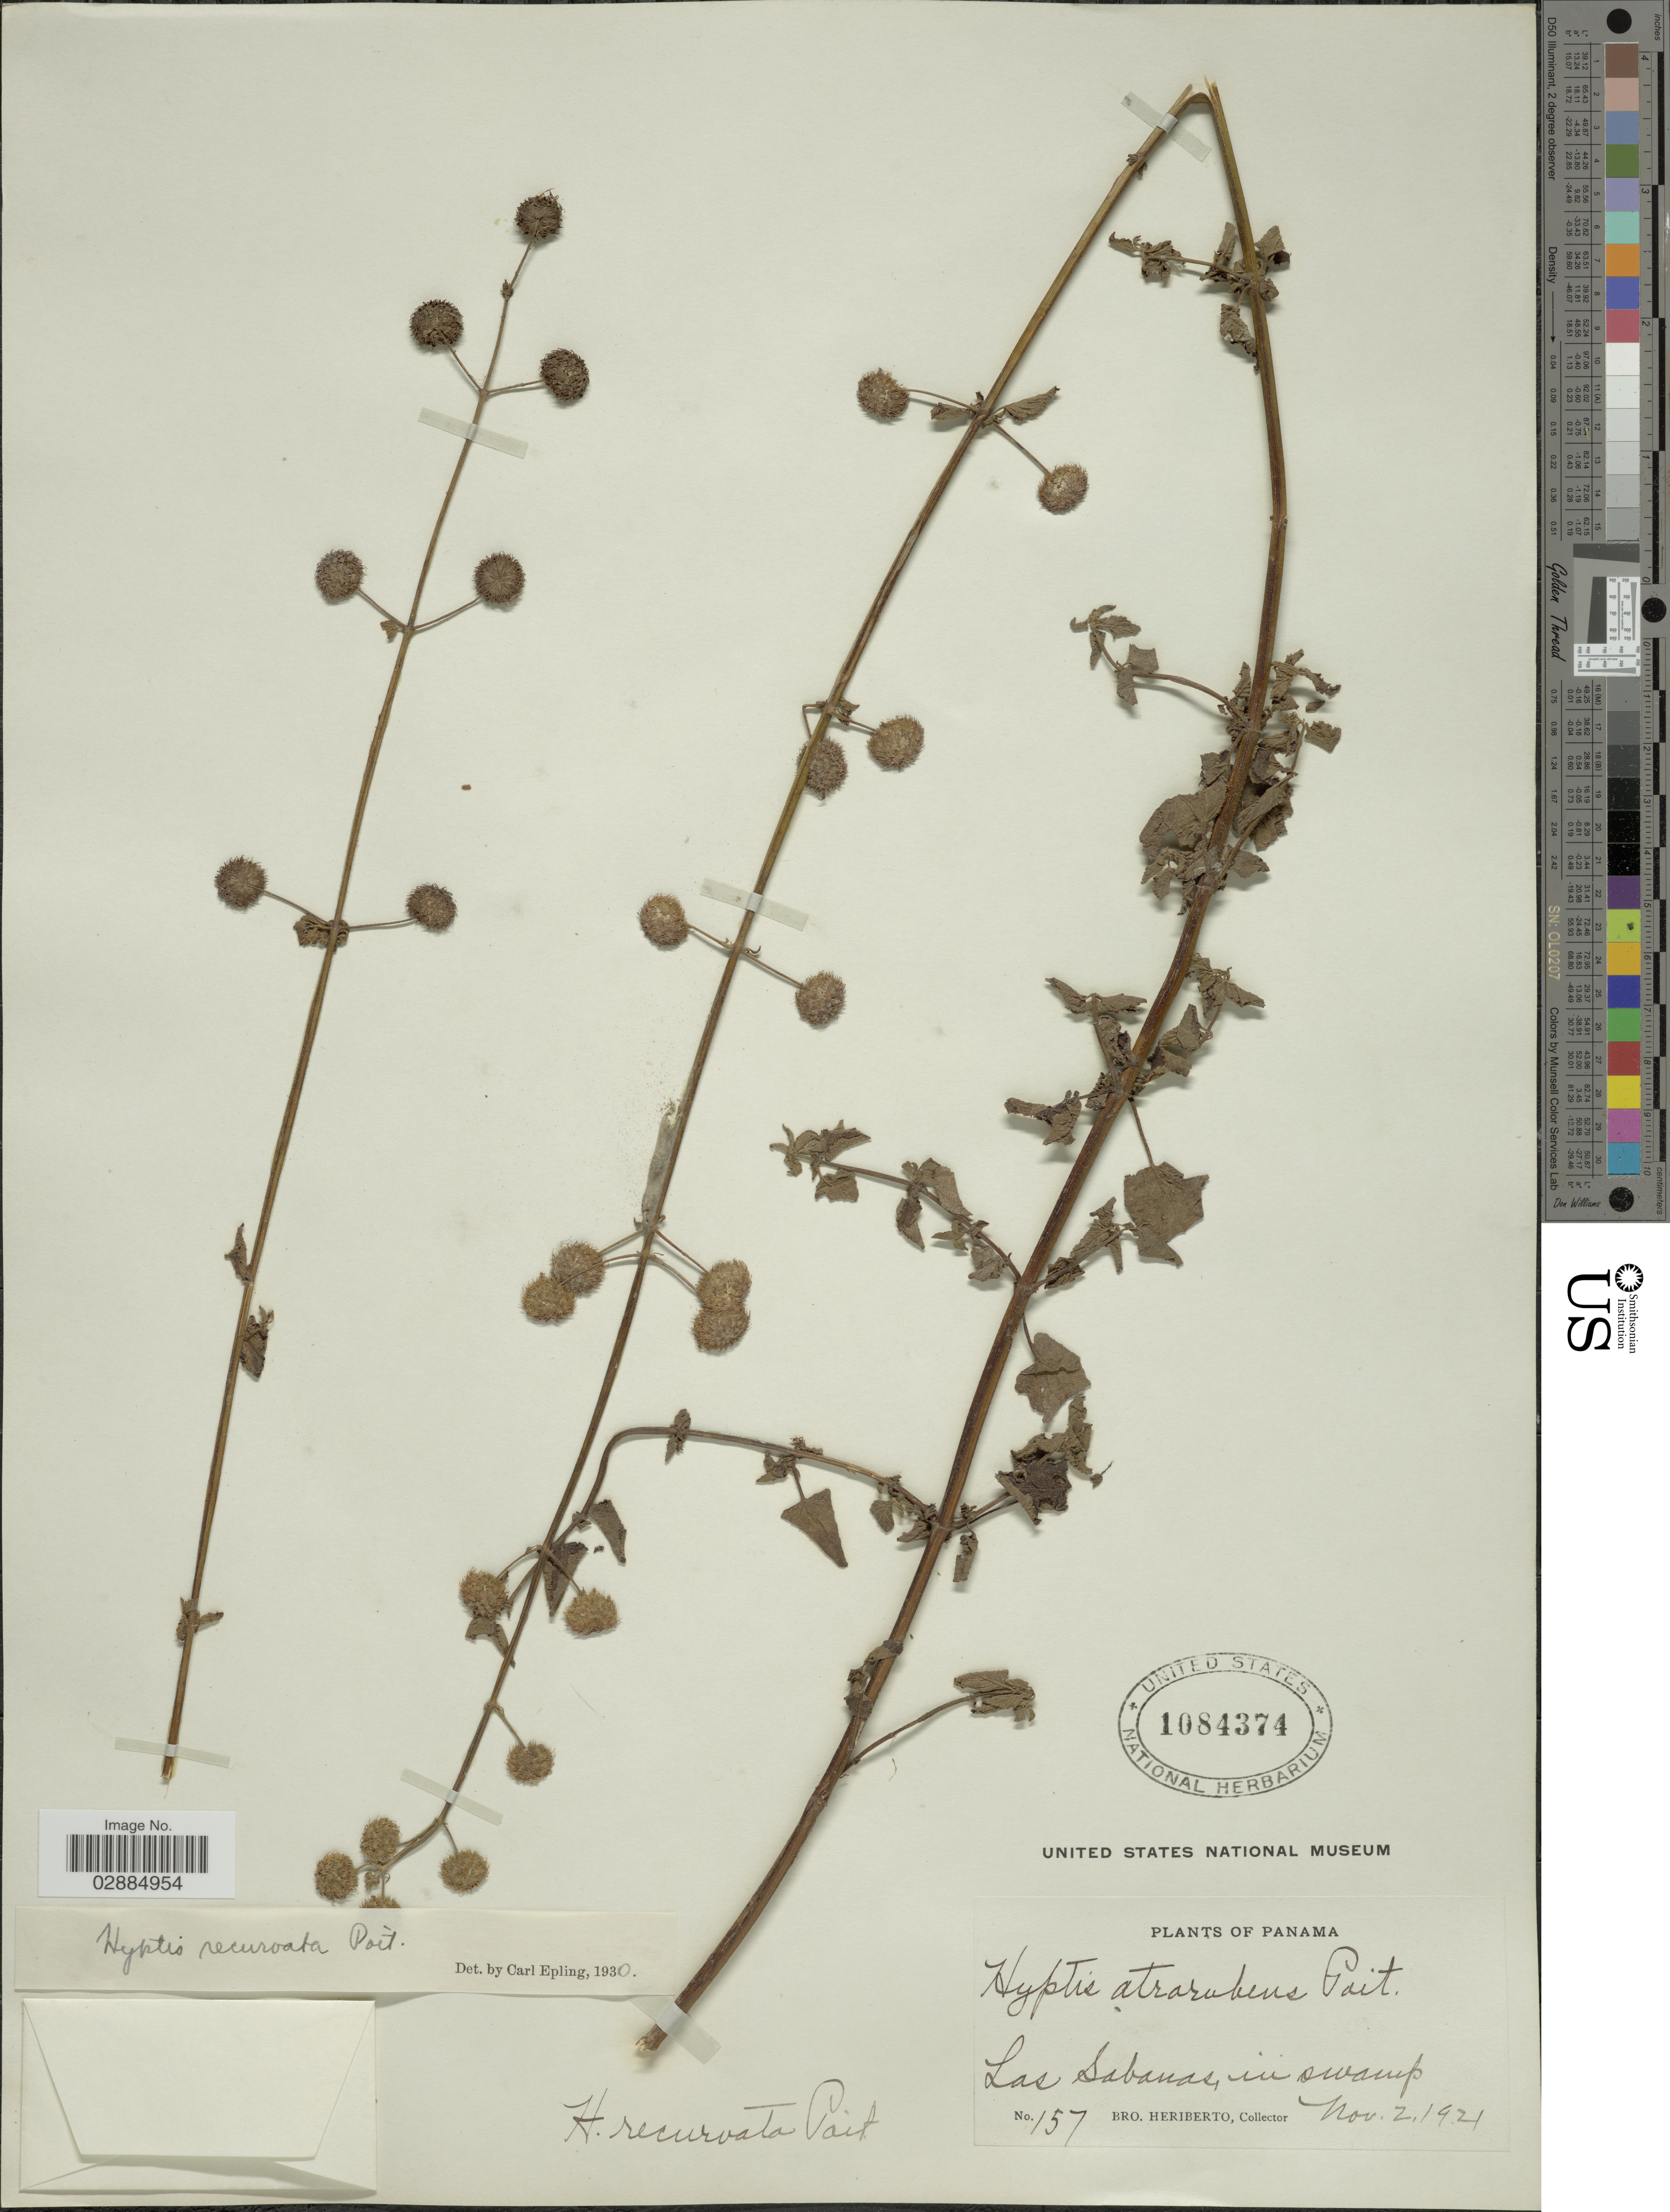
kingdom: Plantae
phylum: Tracheophyta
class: Magnoliopsida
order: Lamiales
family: Lamiaceae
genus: Hyptis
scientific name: Hyptis recurvata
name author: Poit.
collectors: B. Heriberto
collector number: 157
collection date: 1921-11-02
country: Panama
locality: Las sabanas, in swamp.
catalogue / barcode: US 1084374